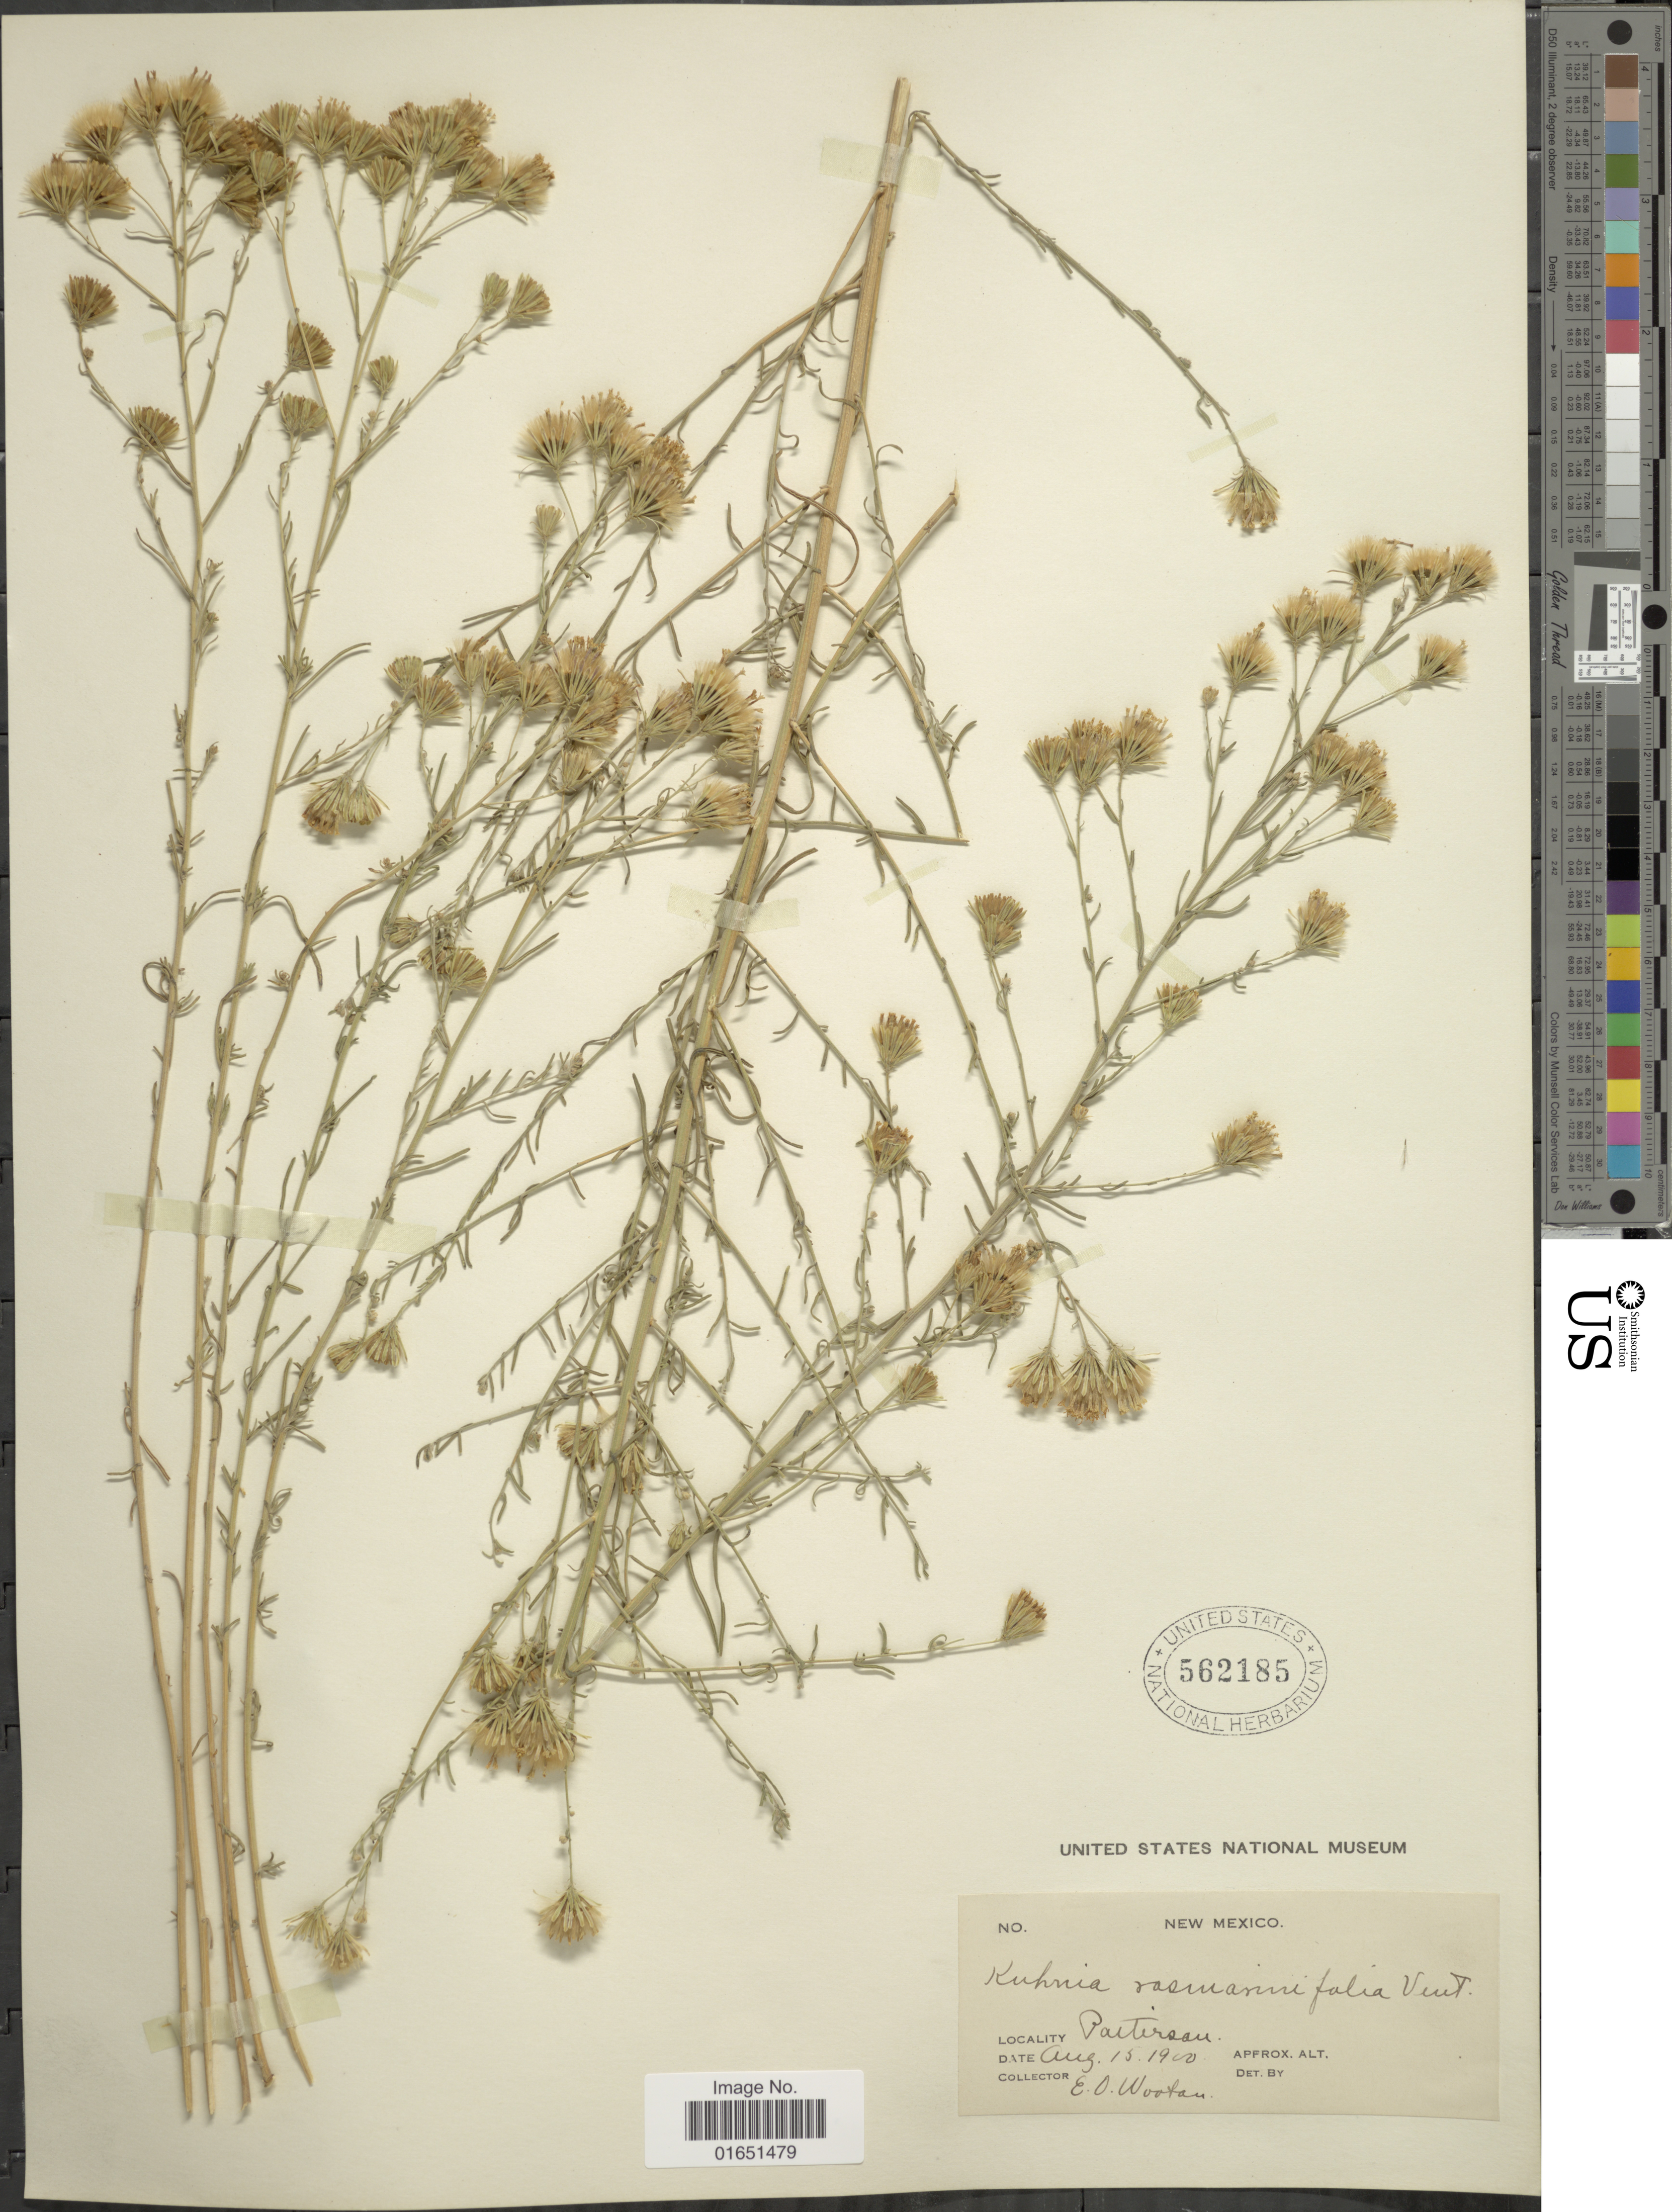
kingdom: Plantae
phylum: Tracheophyta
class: Magnoliopsida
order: Asterales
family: Asteraceae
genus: Brickellia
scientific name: Brickellia rosmarinifolia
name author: (Vent.) W.A. Weber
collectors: E. O. Wooton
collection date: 1900-08-15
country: United States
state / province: New Mexico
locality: Patterson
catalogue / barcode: US 562185